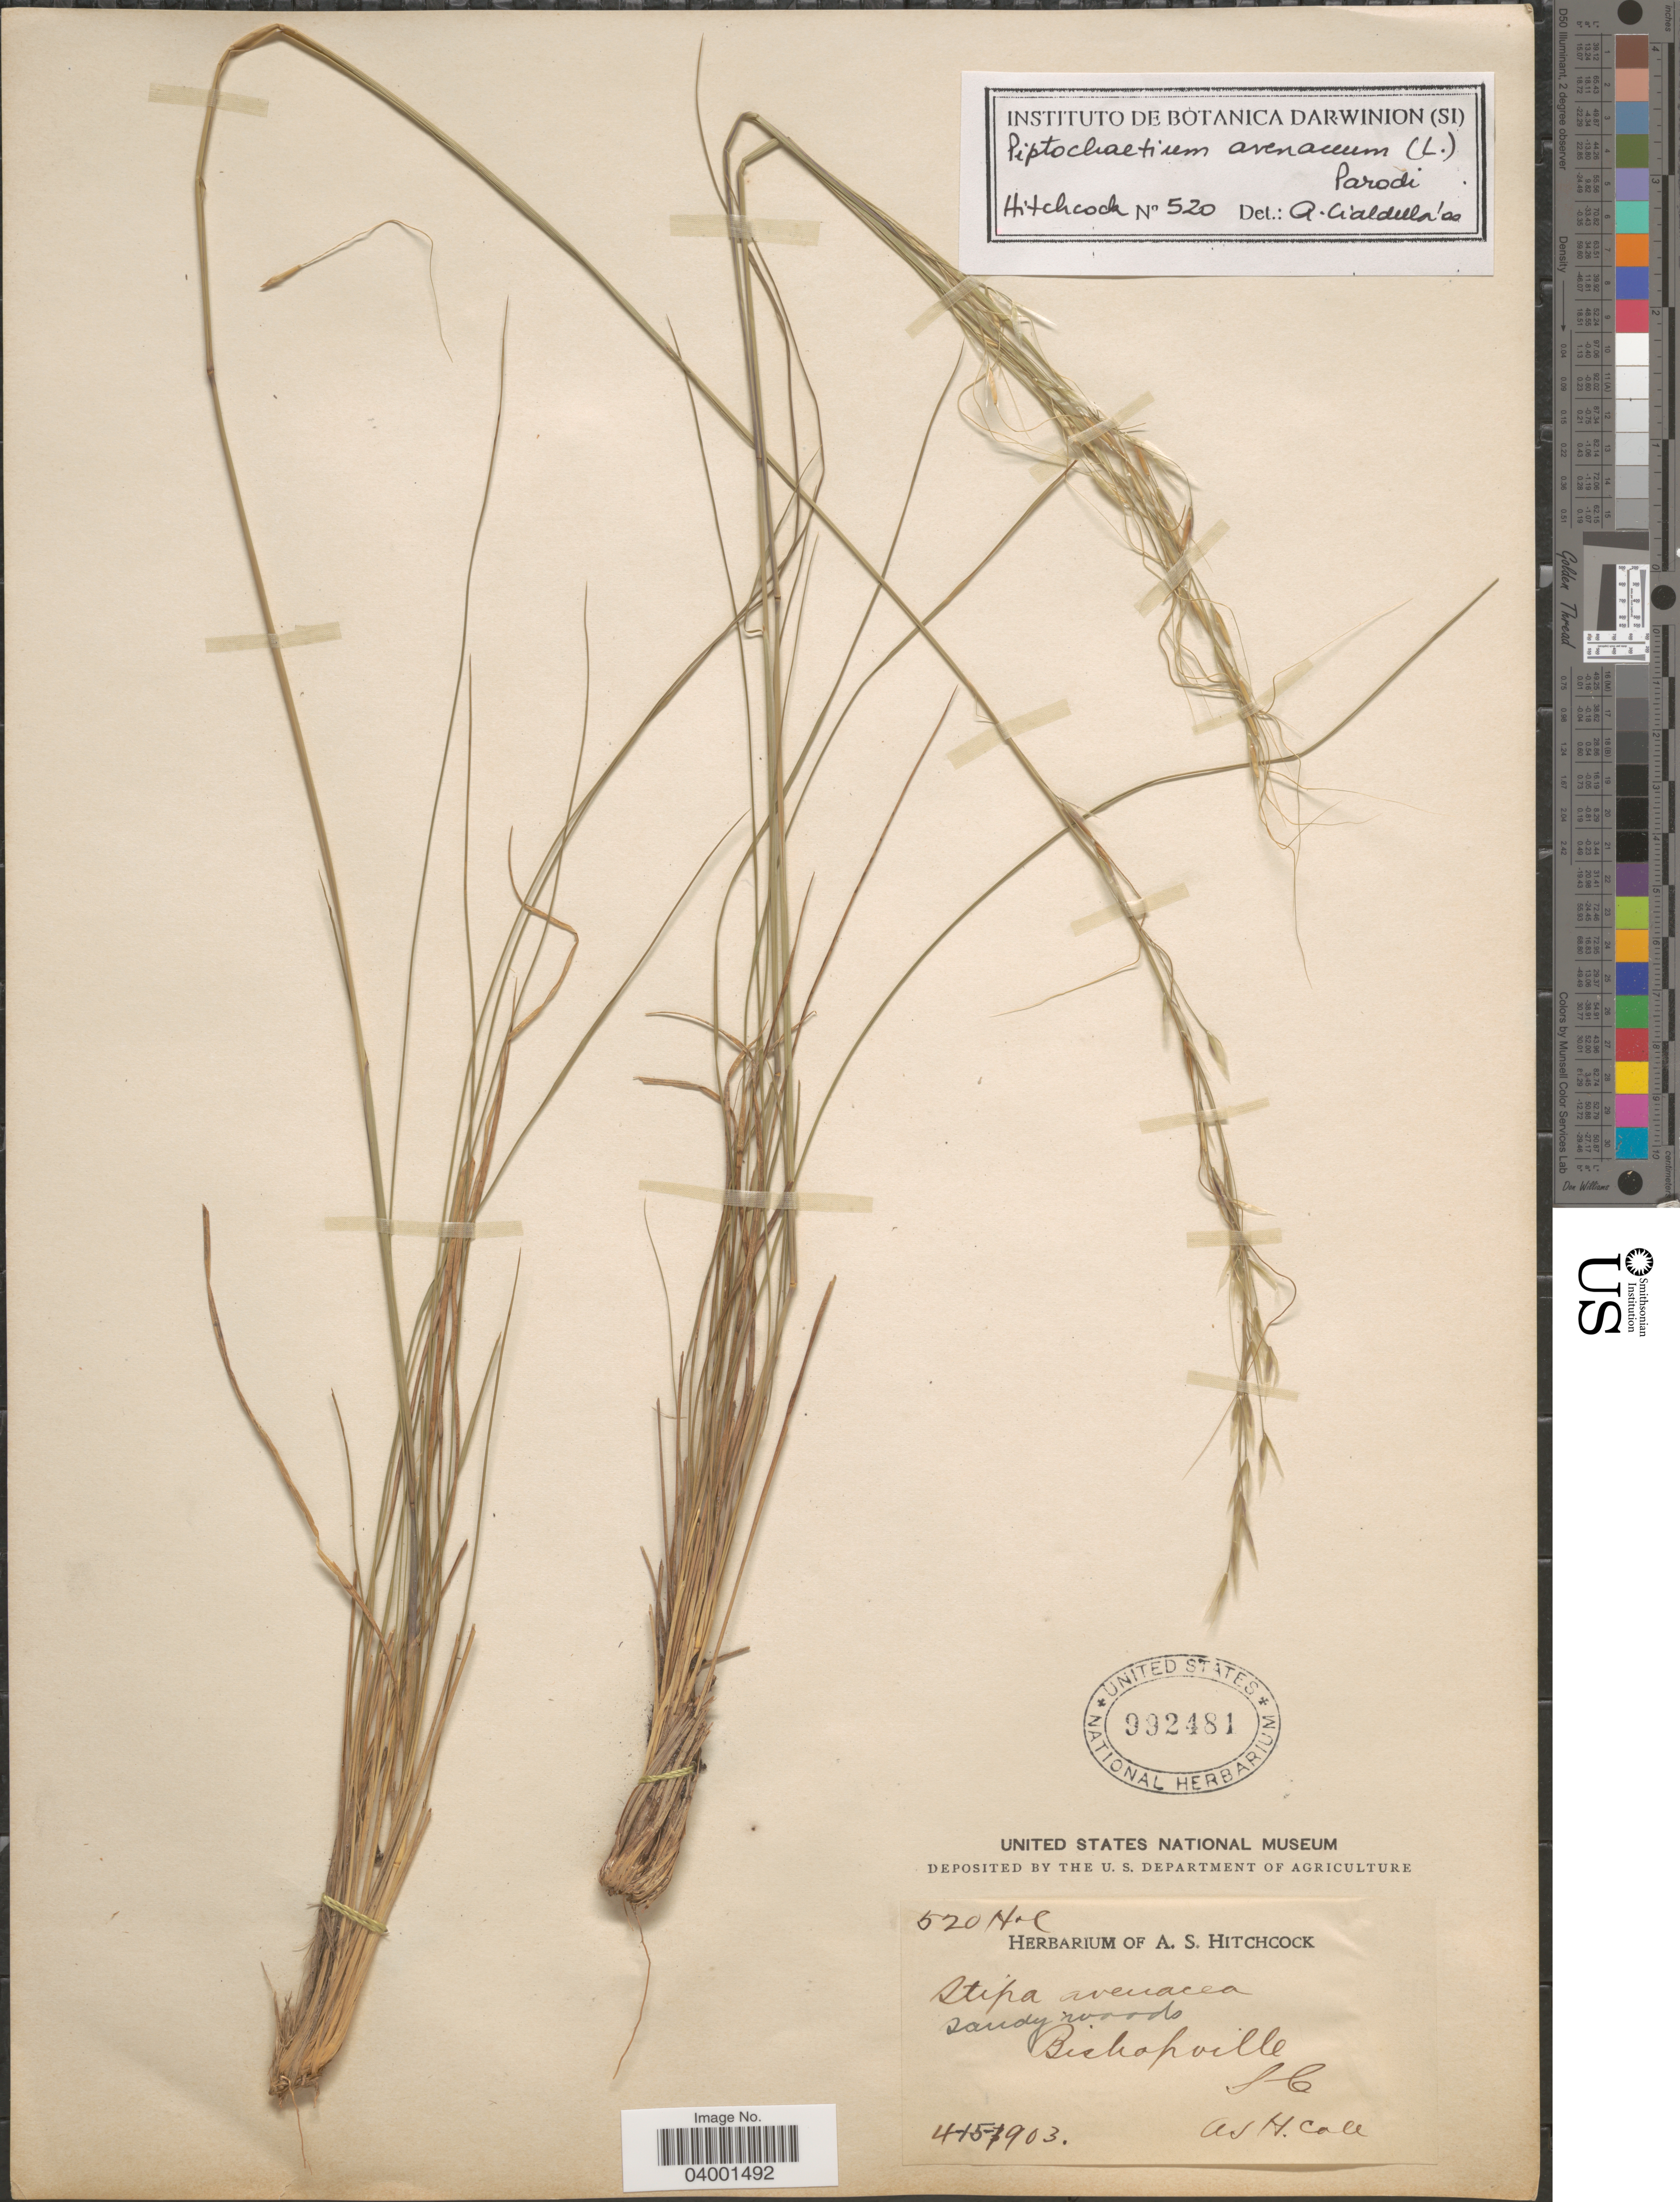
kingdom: Plantae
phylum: Tracheophyta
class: Liliopsida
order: Poales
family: Poaceae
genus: Piptochaetium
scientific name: Piptochaetium avenaceum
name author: (L.) Parodi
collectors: A. S. Hitchcock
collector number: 520H.C*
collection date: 1903-04-15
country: United States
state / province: South Carolina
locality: Sandy woods. Bishopville.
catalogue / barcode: US 992481